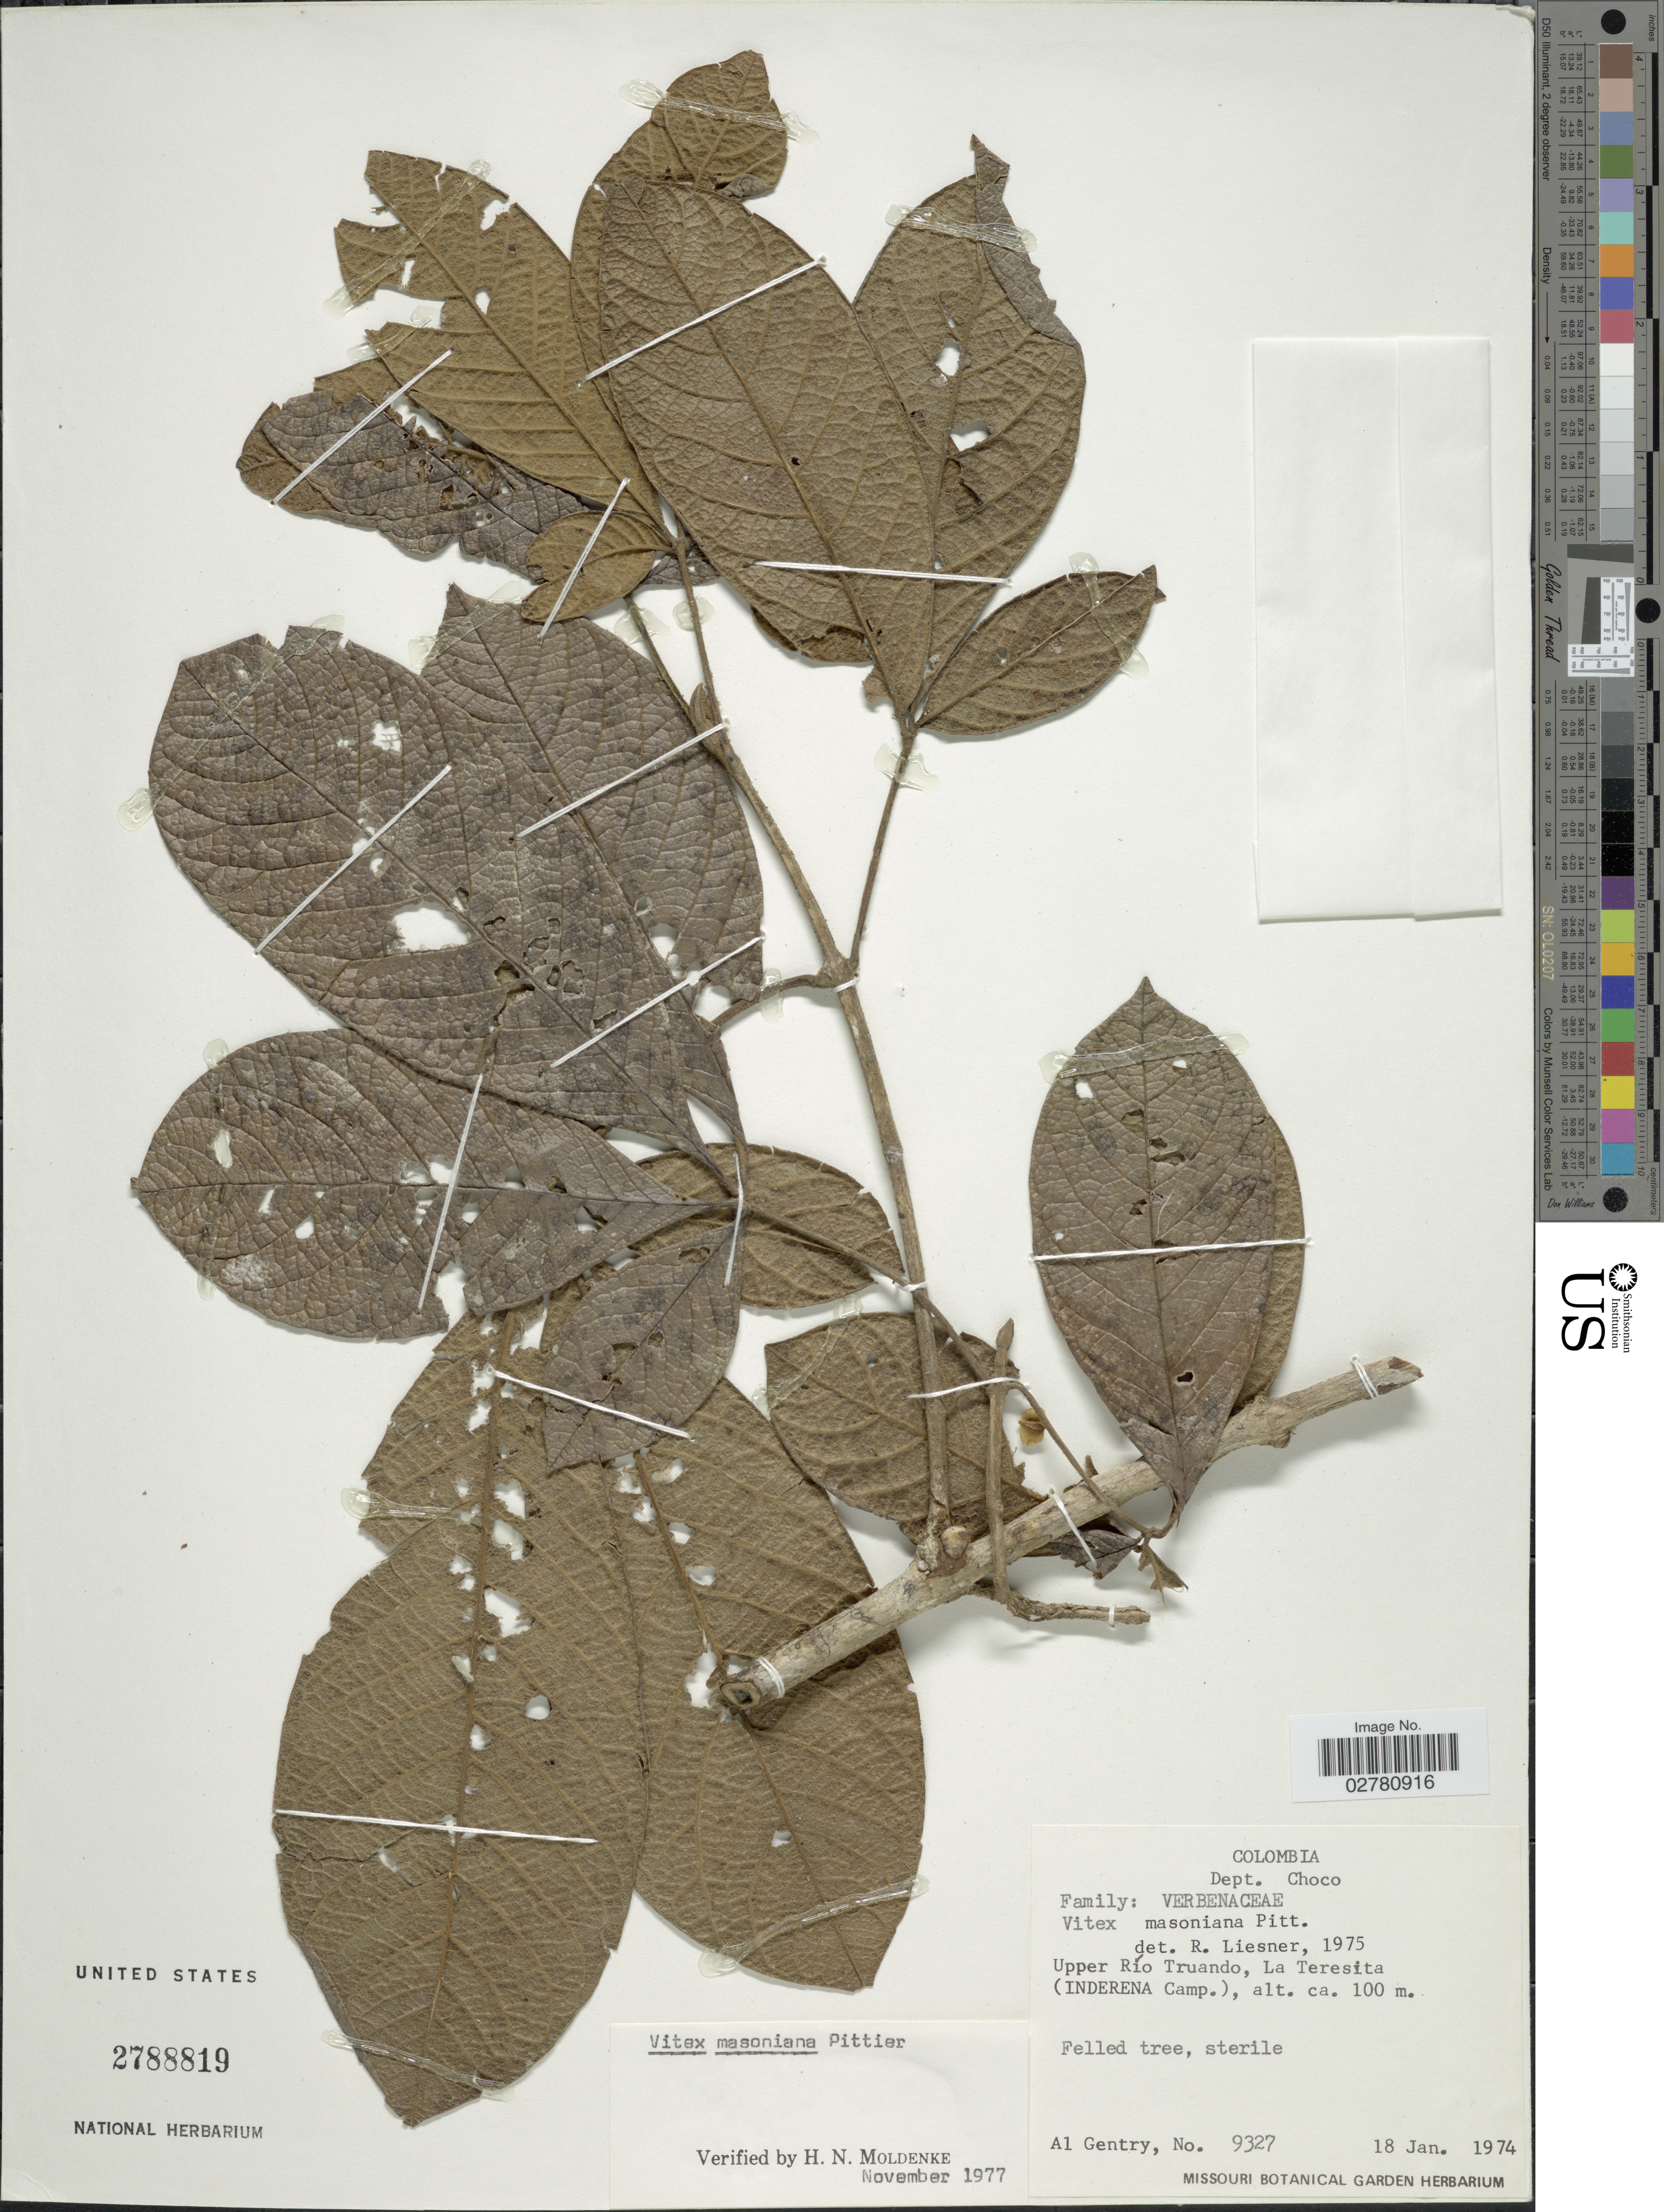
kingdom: Plantae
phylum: Tracheophyta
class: Magnoliopsida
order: Lamiales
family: Lamiaceae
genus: Vitex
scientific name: Vitex masoniana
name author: Pittier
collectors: A. H. Gentry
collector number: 9327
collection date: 1974-01-18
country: Colombia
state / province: Chocó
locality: Dept. Choco. Upper Río Truando, La Teresita (Inderena Camp.).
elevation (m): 100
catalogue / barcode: US 2788819